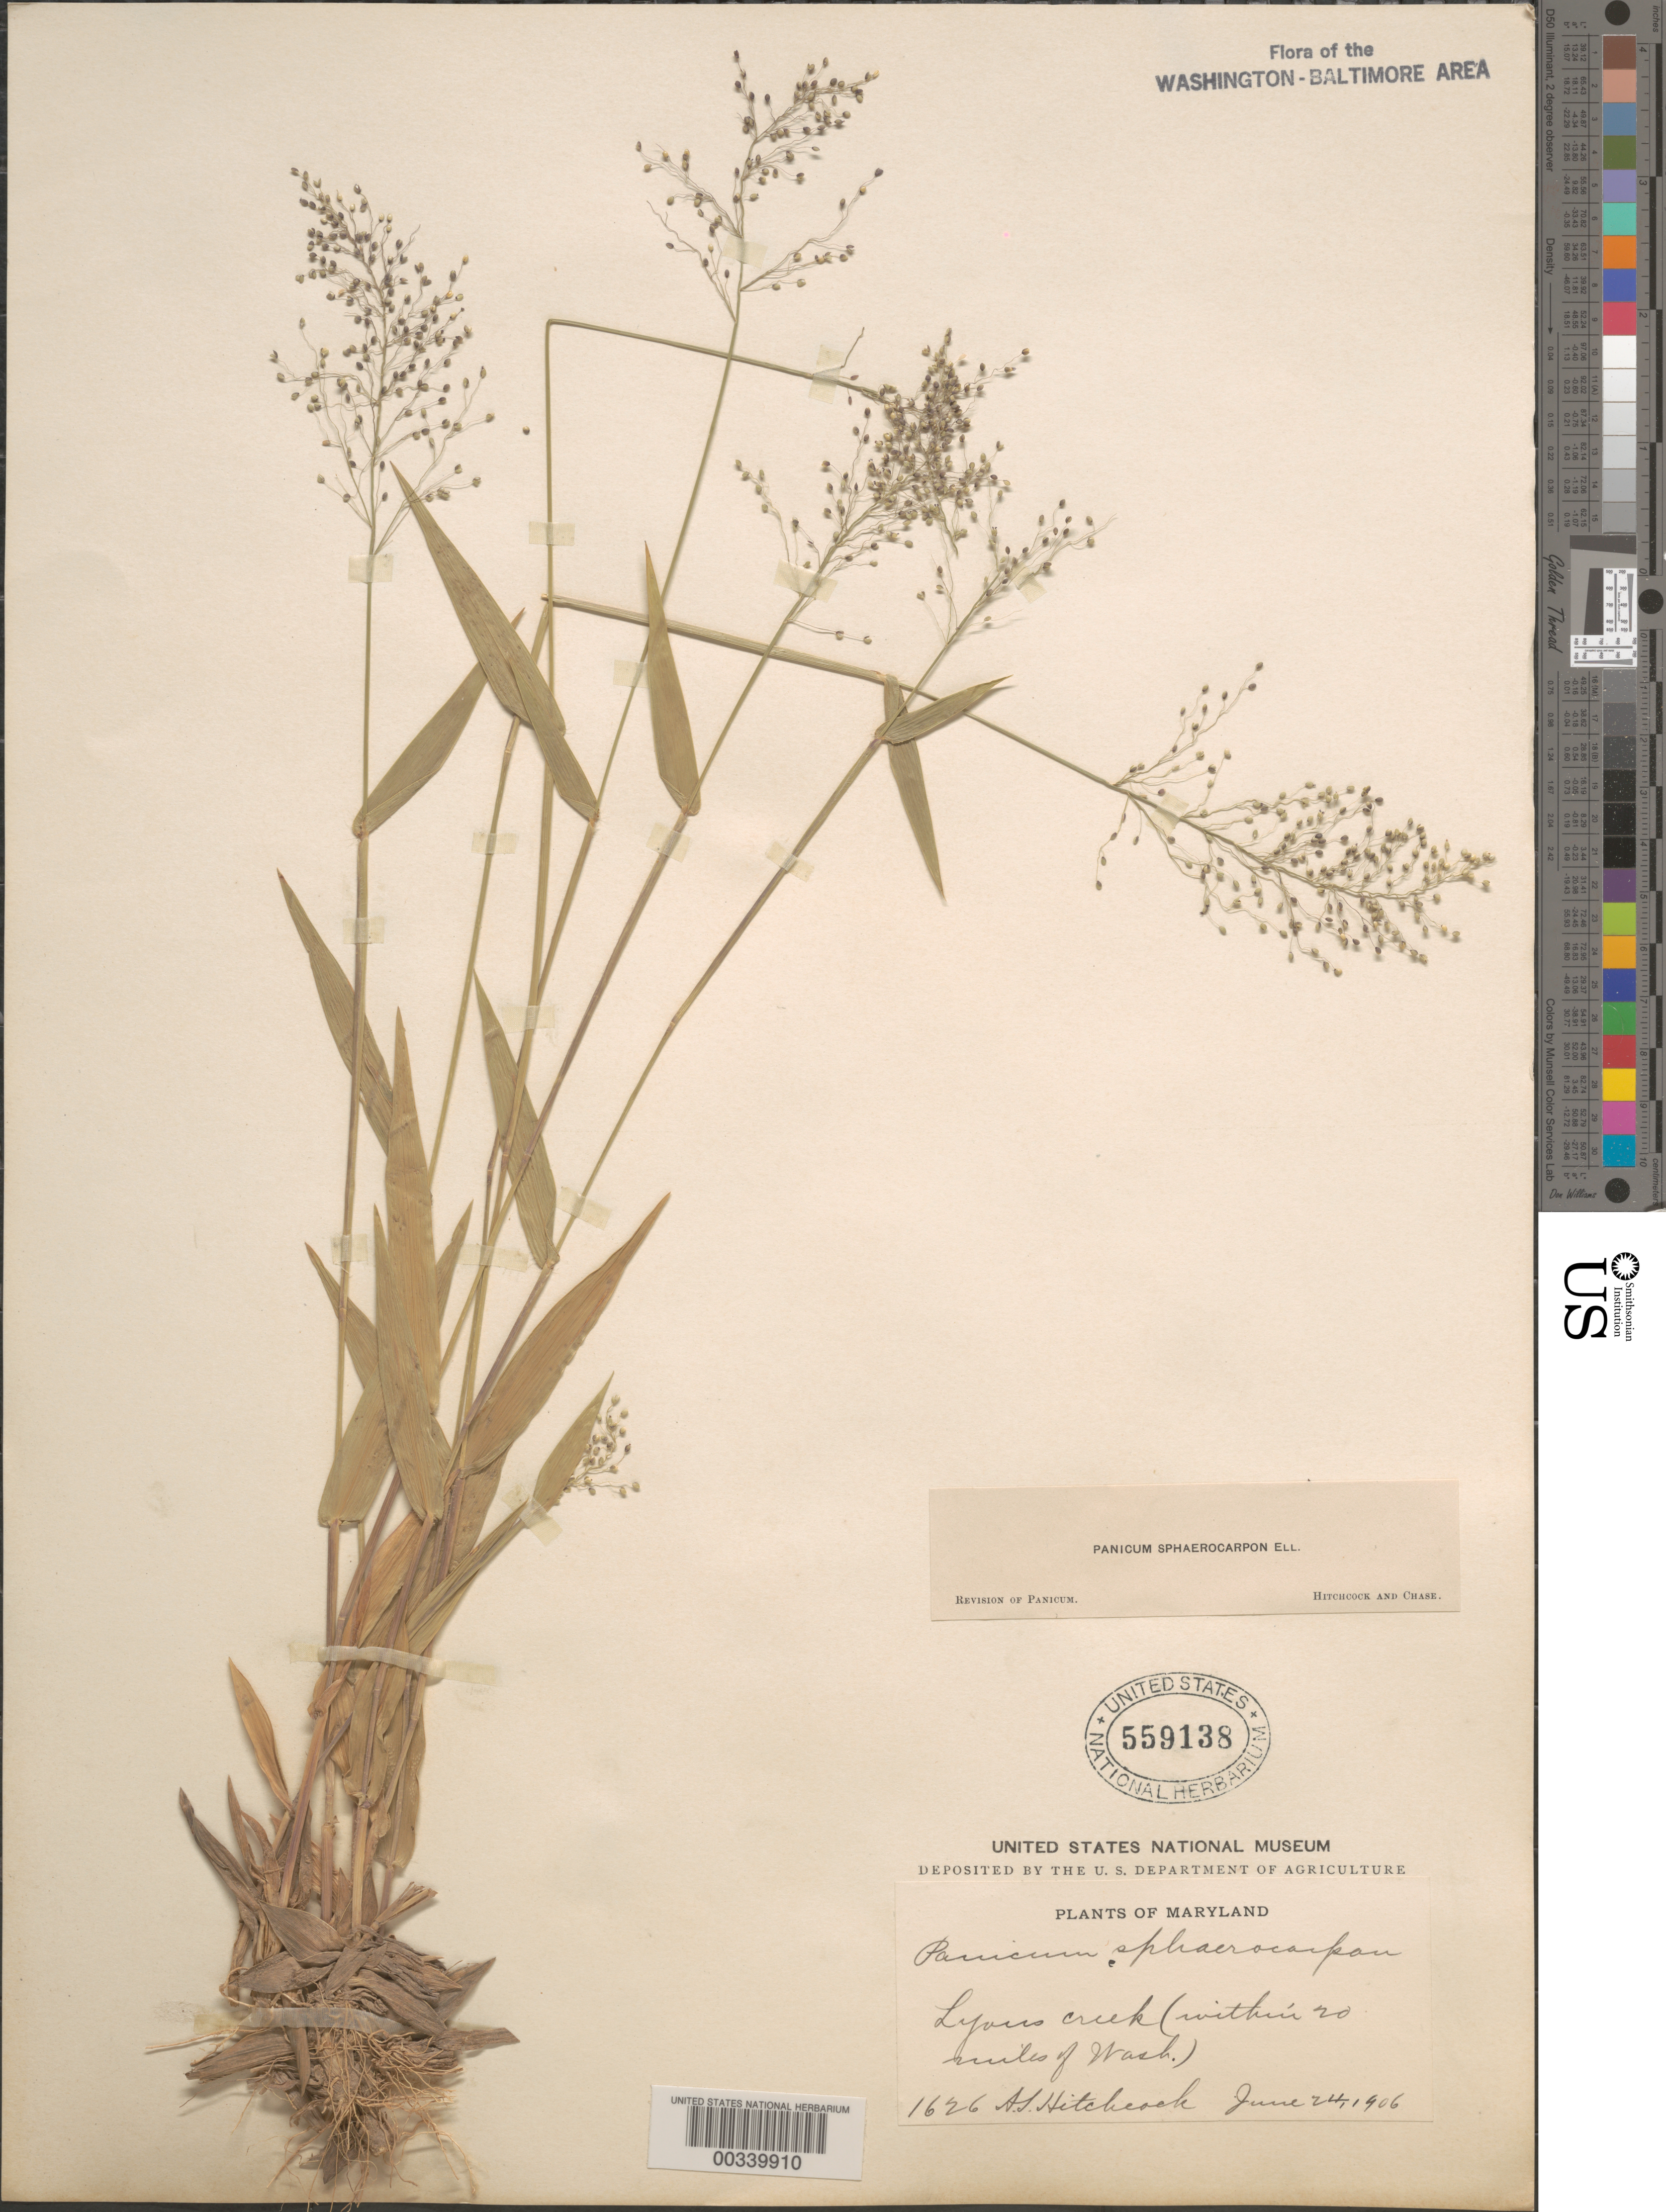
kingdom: Plantae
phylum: Tracheophyta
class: Liliopsida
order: Poales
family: Poaceae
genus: Dichanthelium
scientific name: Dichanthelium sphaerocarpon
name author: (Elliott) Gould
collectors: A. S. Hitchcock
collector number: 1626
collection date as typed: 24 Jun 1906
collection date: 1906-06-24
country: United States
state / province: Maryland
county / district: Calvert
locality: Lyons Creek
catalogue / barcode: US 559138